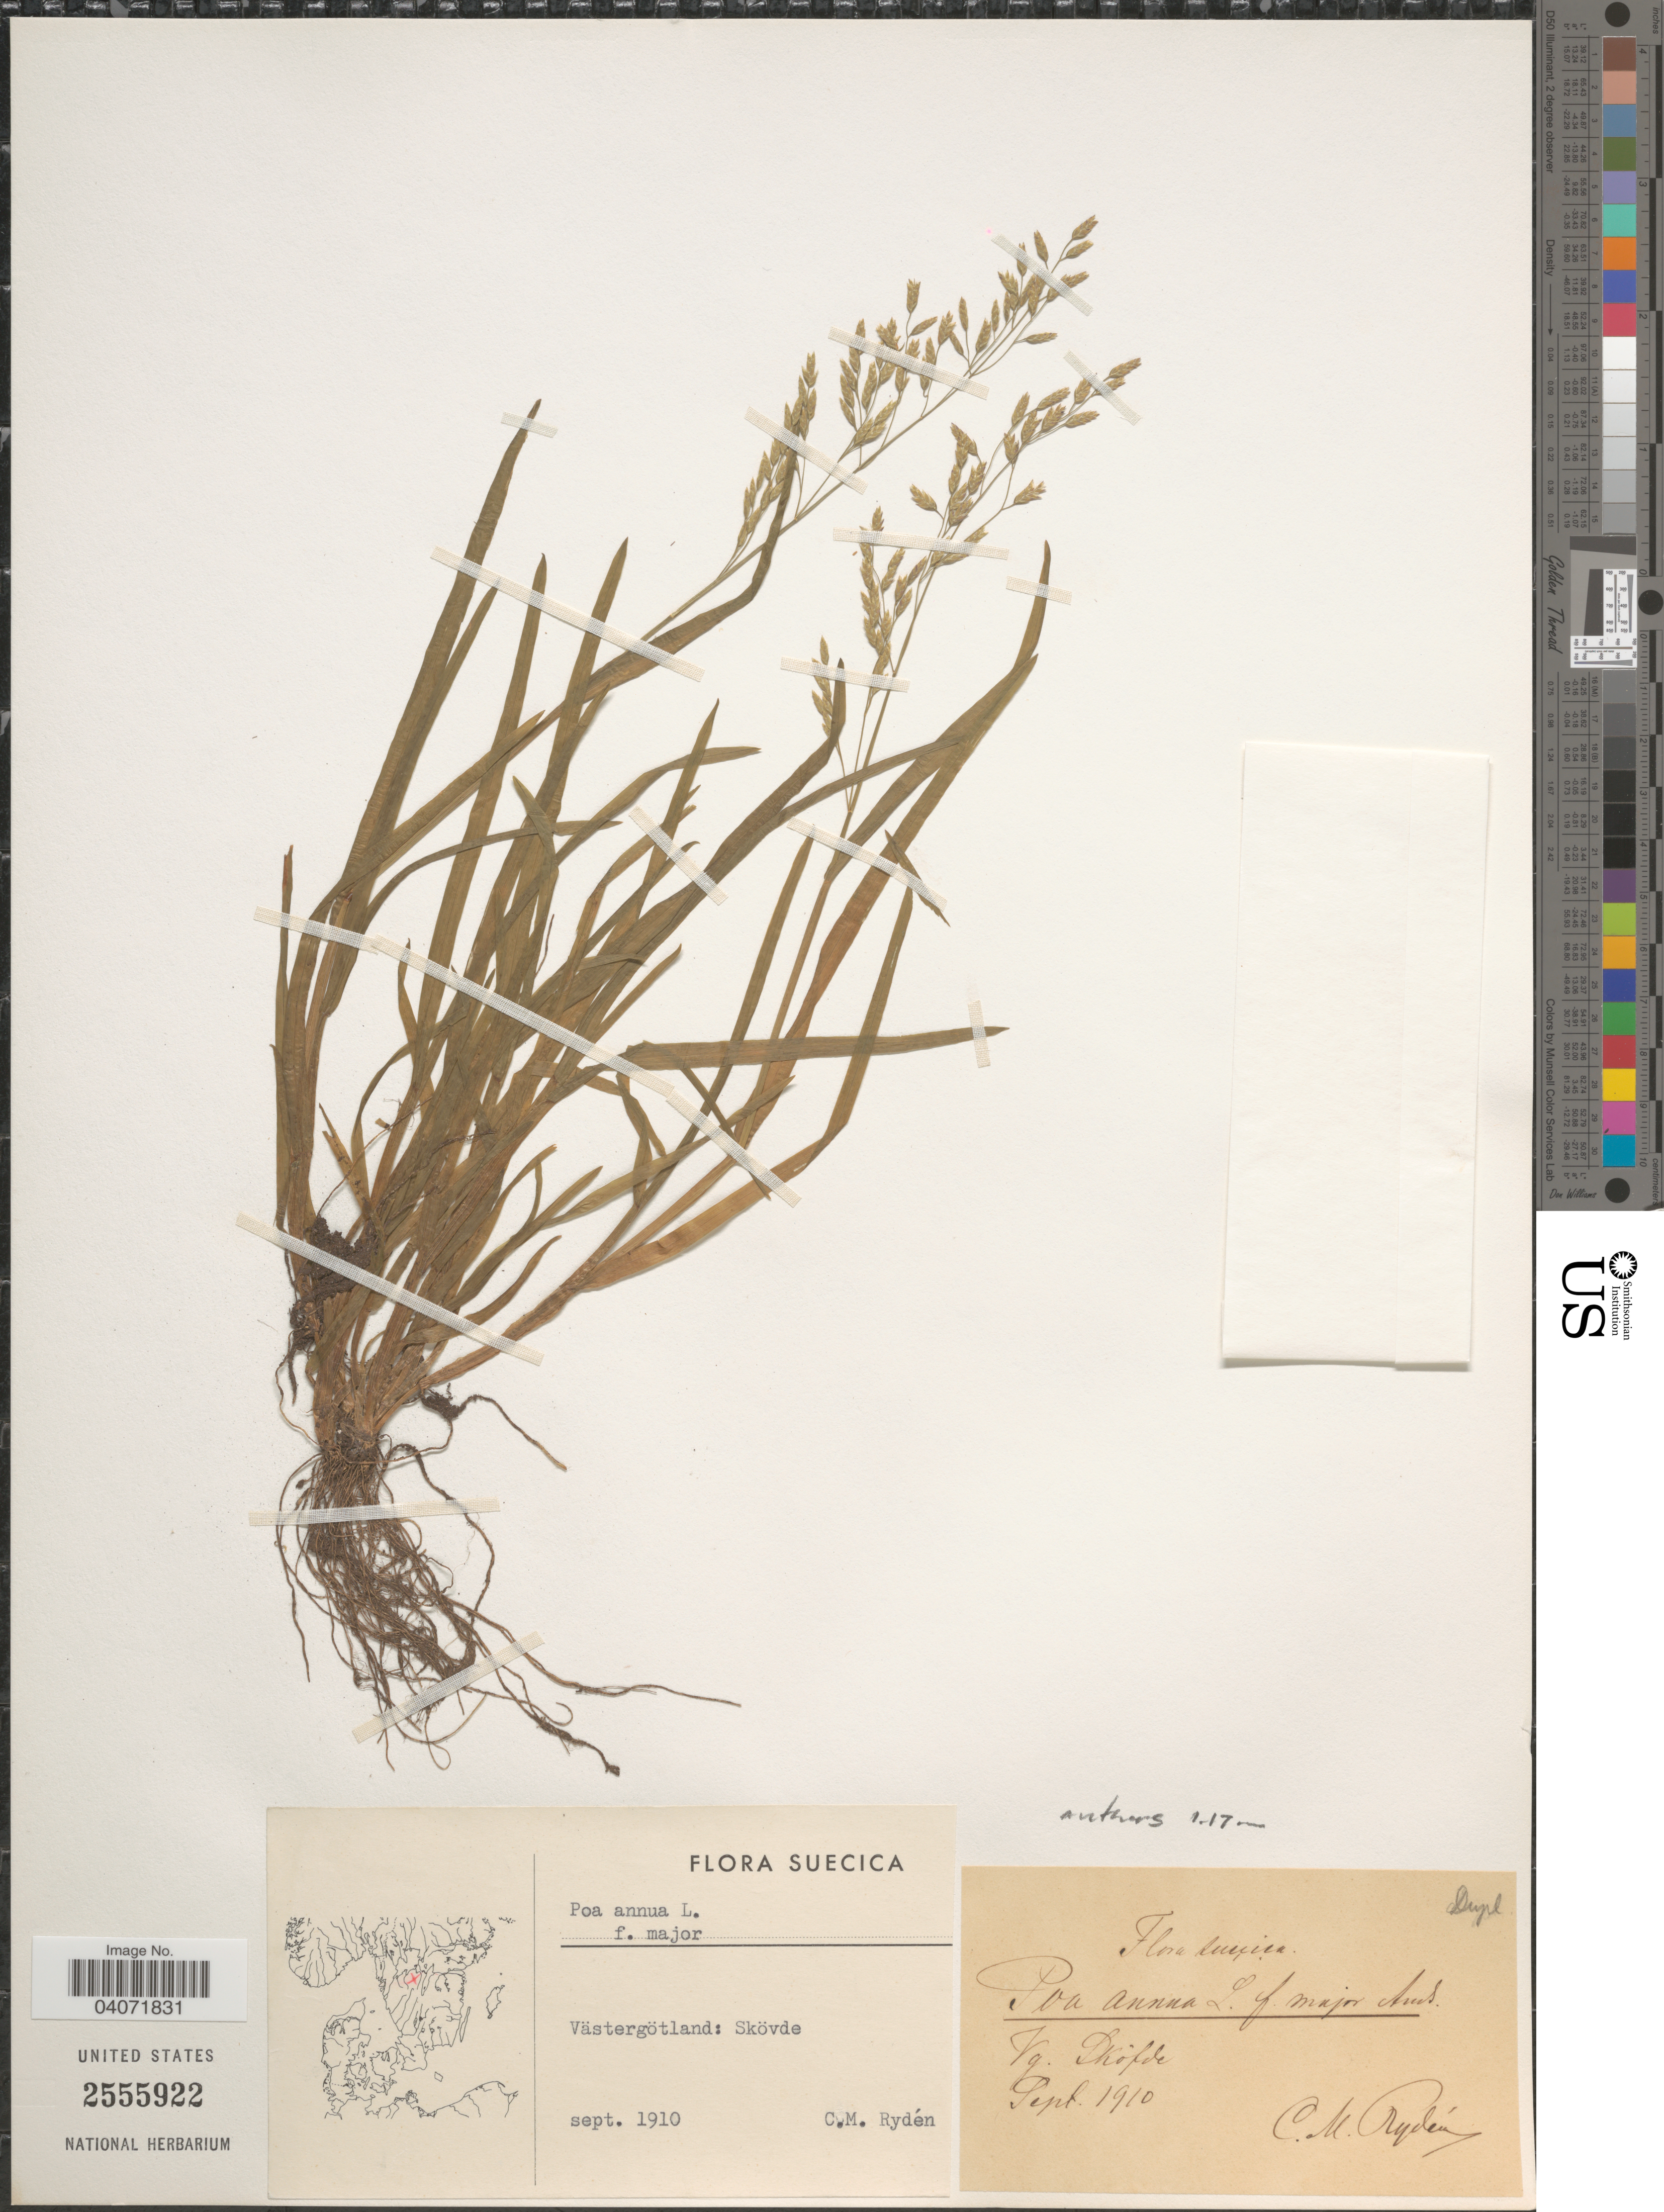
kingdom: Plantae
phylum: Tracheophyta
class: Liliopsida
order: Poales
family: Poaceae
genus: Poa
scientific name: Poa annua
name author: L.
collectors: C. Rydén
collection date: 1910-09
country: Sweden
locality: Suecica. Västergötland: Skövde.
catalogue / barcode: US 2555922